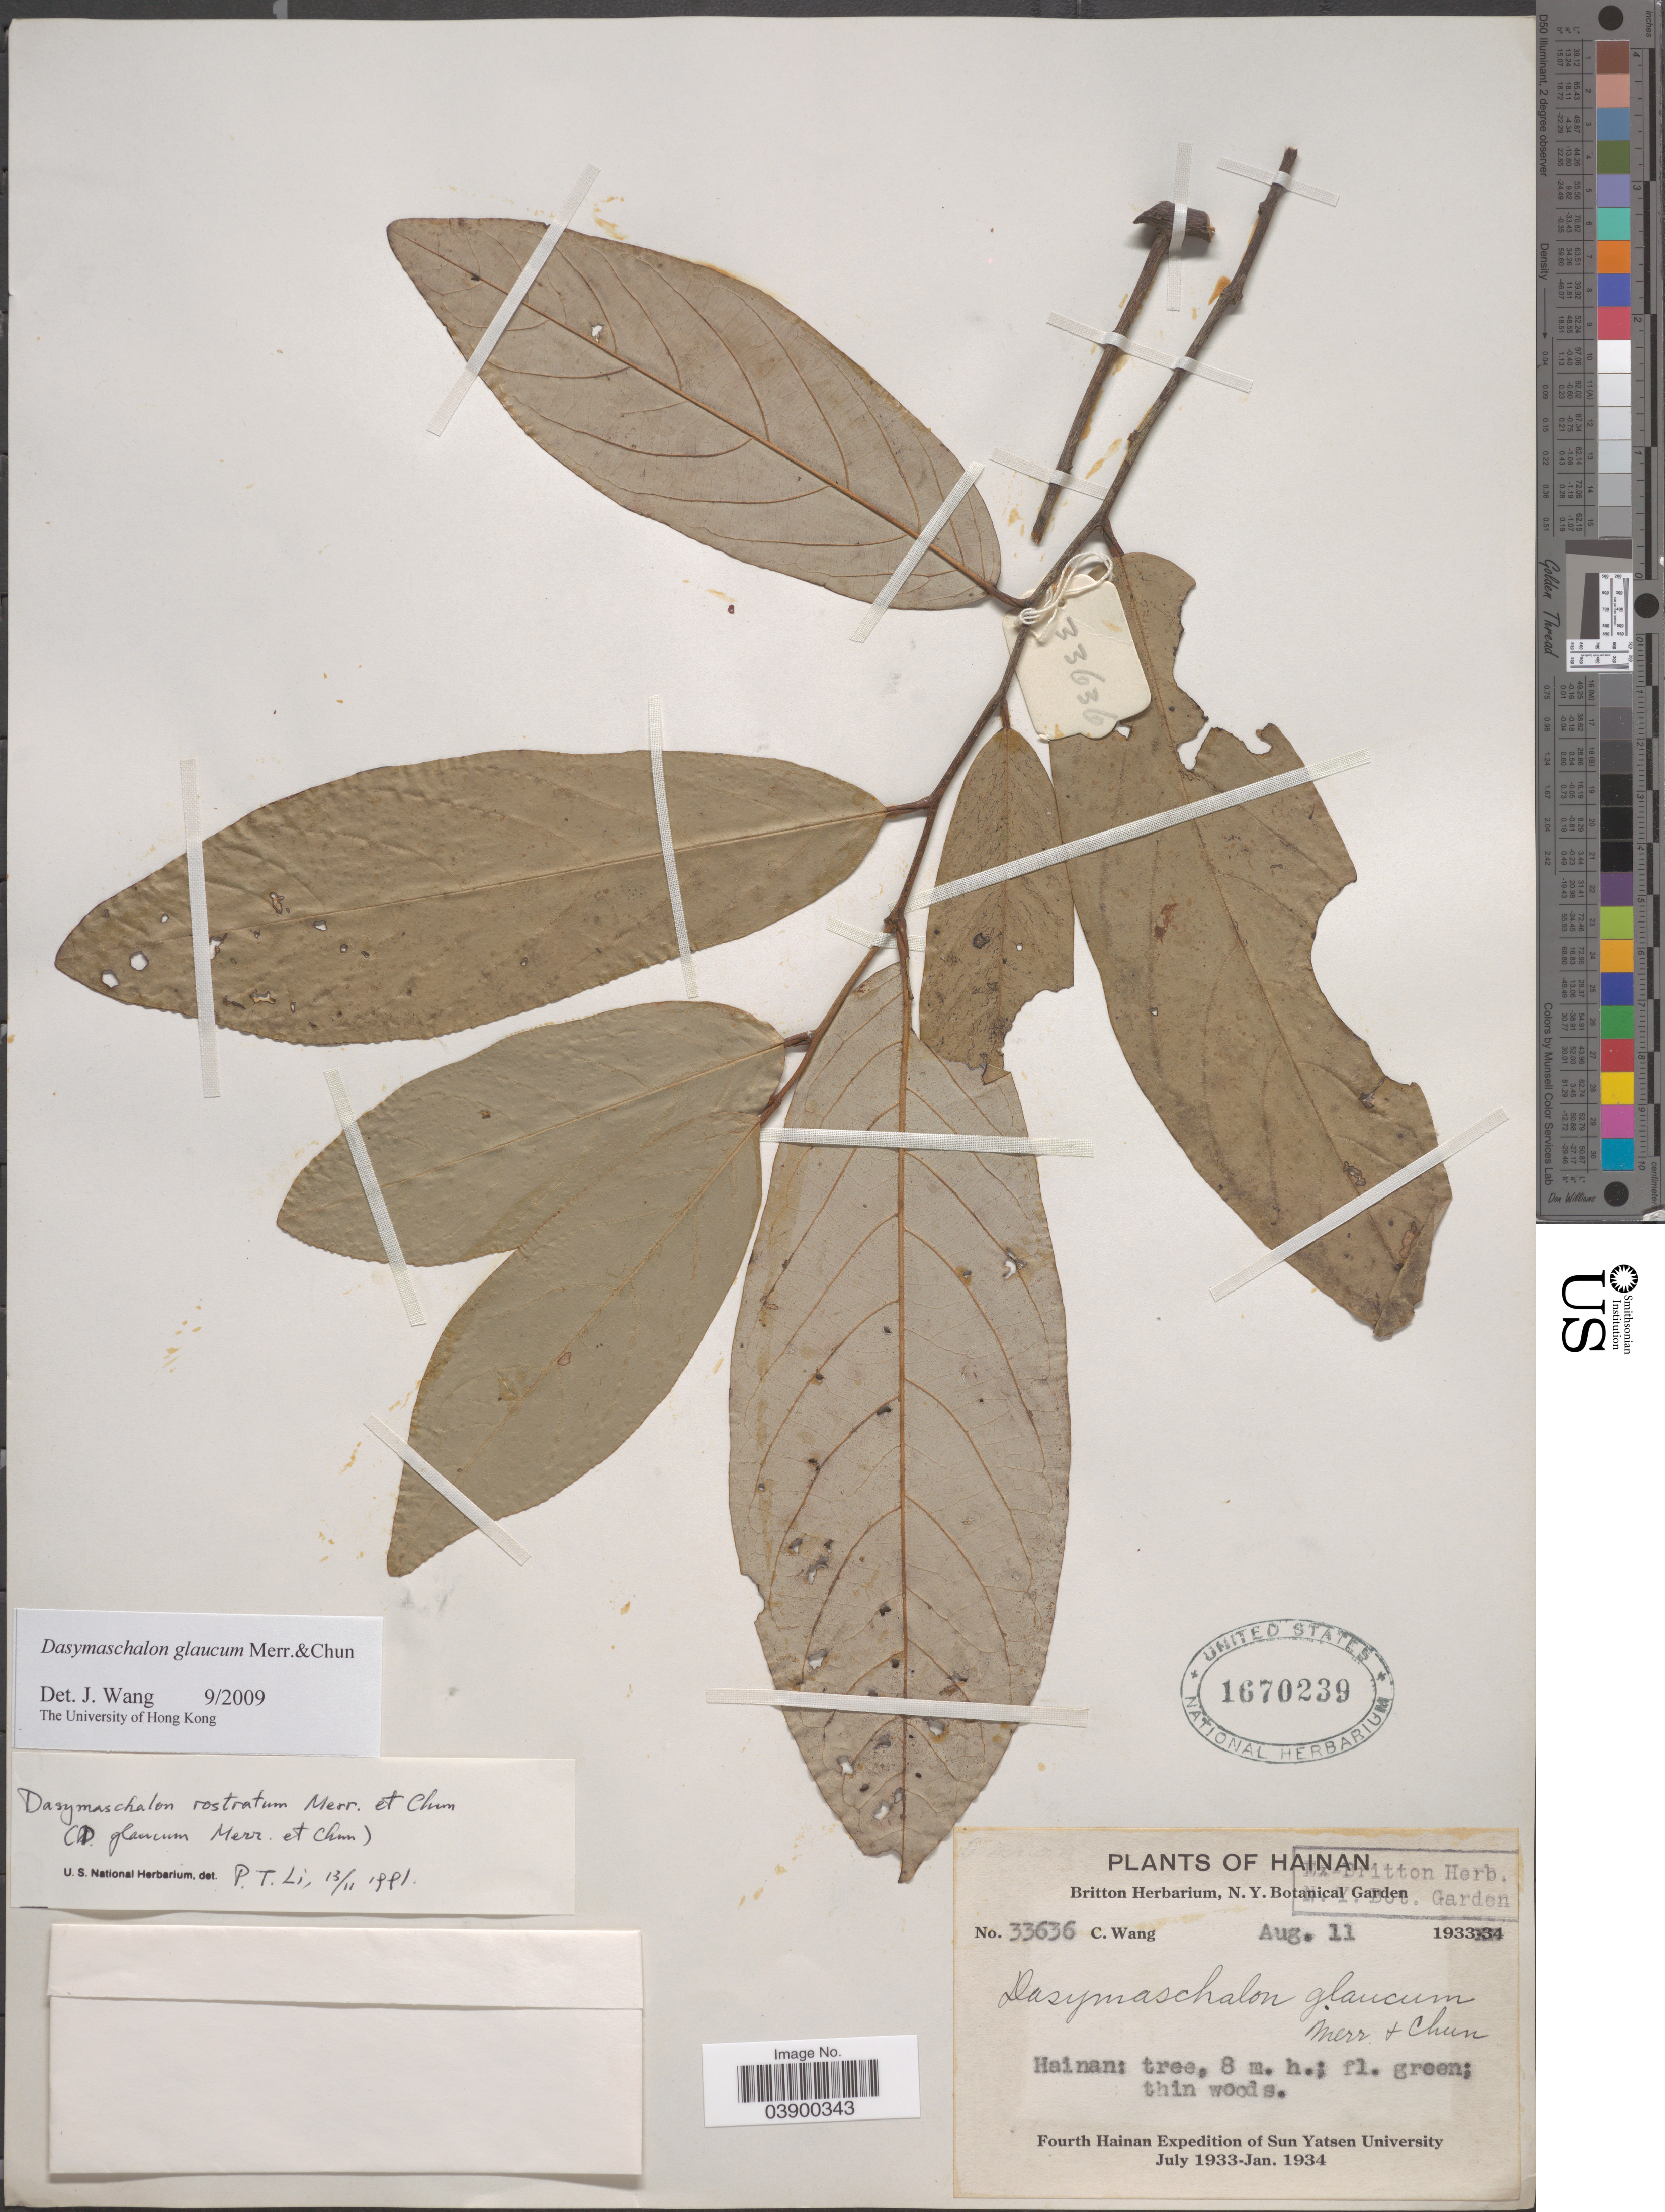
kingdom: Plantae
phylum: Tracheophyta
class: Magnoliopsida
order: Magnoliales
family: Annonaceae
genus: Dasymaschalon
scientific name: Dasymaschalon glaucum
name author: Merr. & Chun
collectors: C. Wang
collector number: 33636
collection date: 1933-08-11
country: China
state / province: Hainan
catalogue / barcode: US 1670239